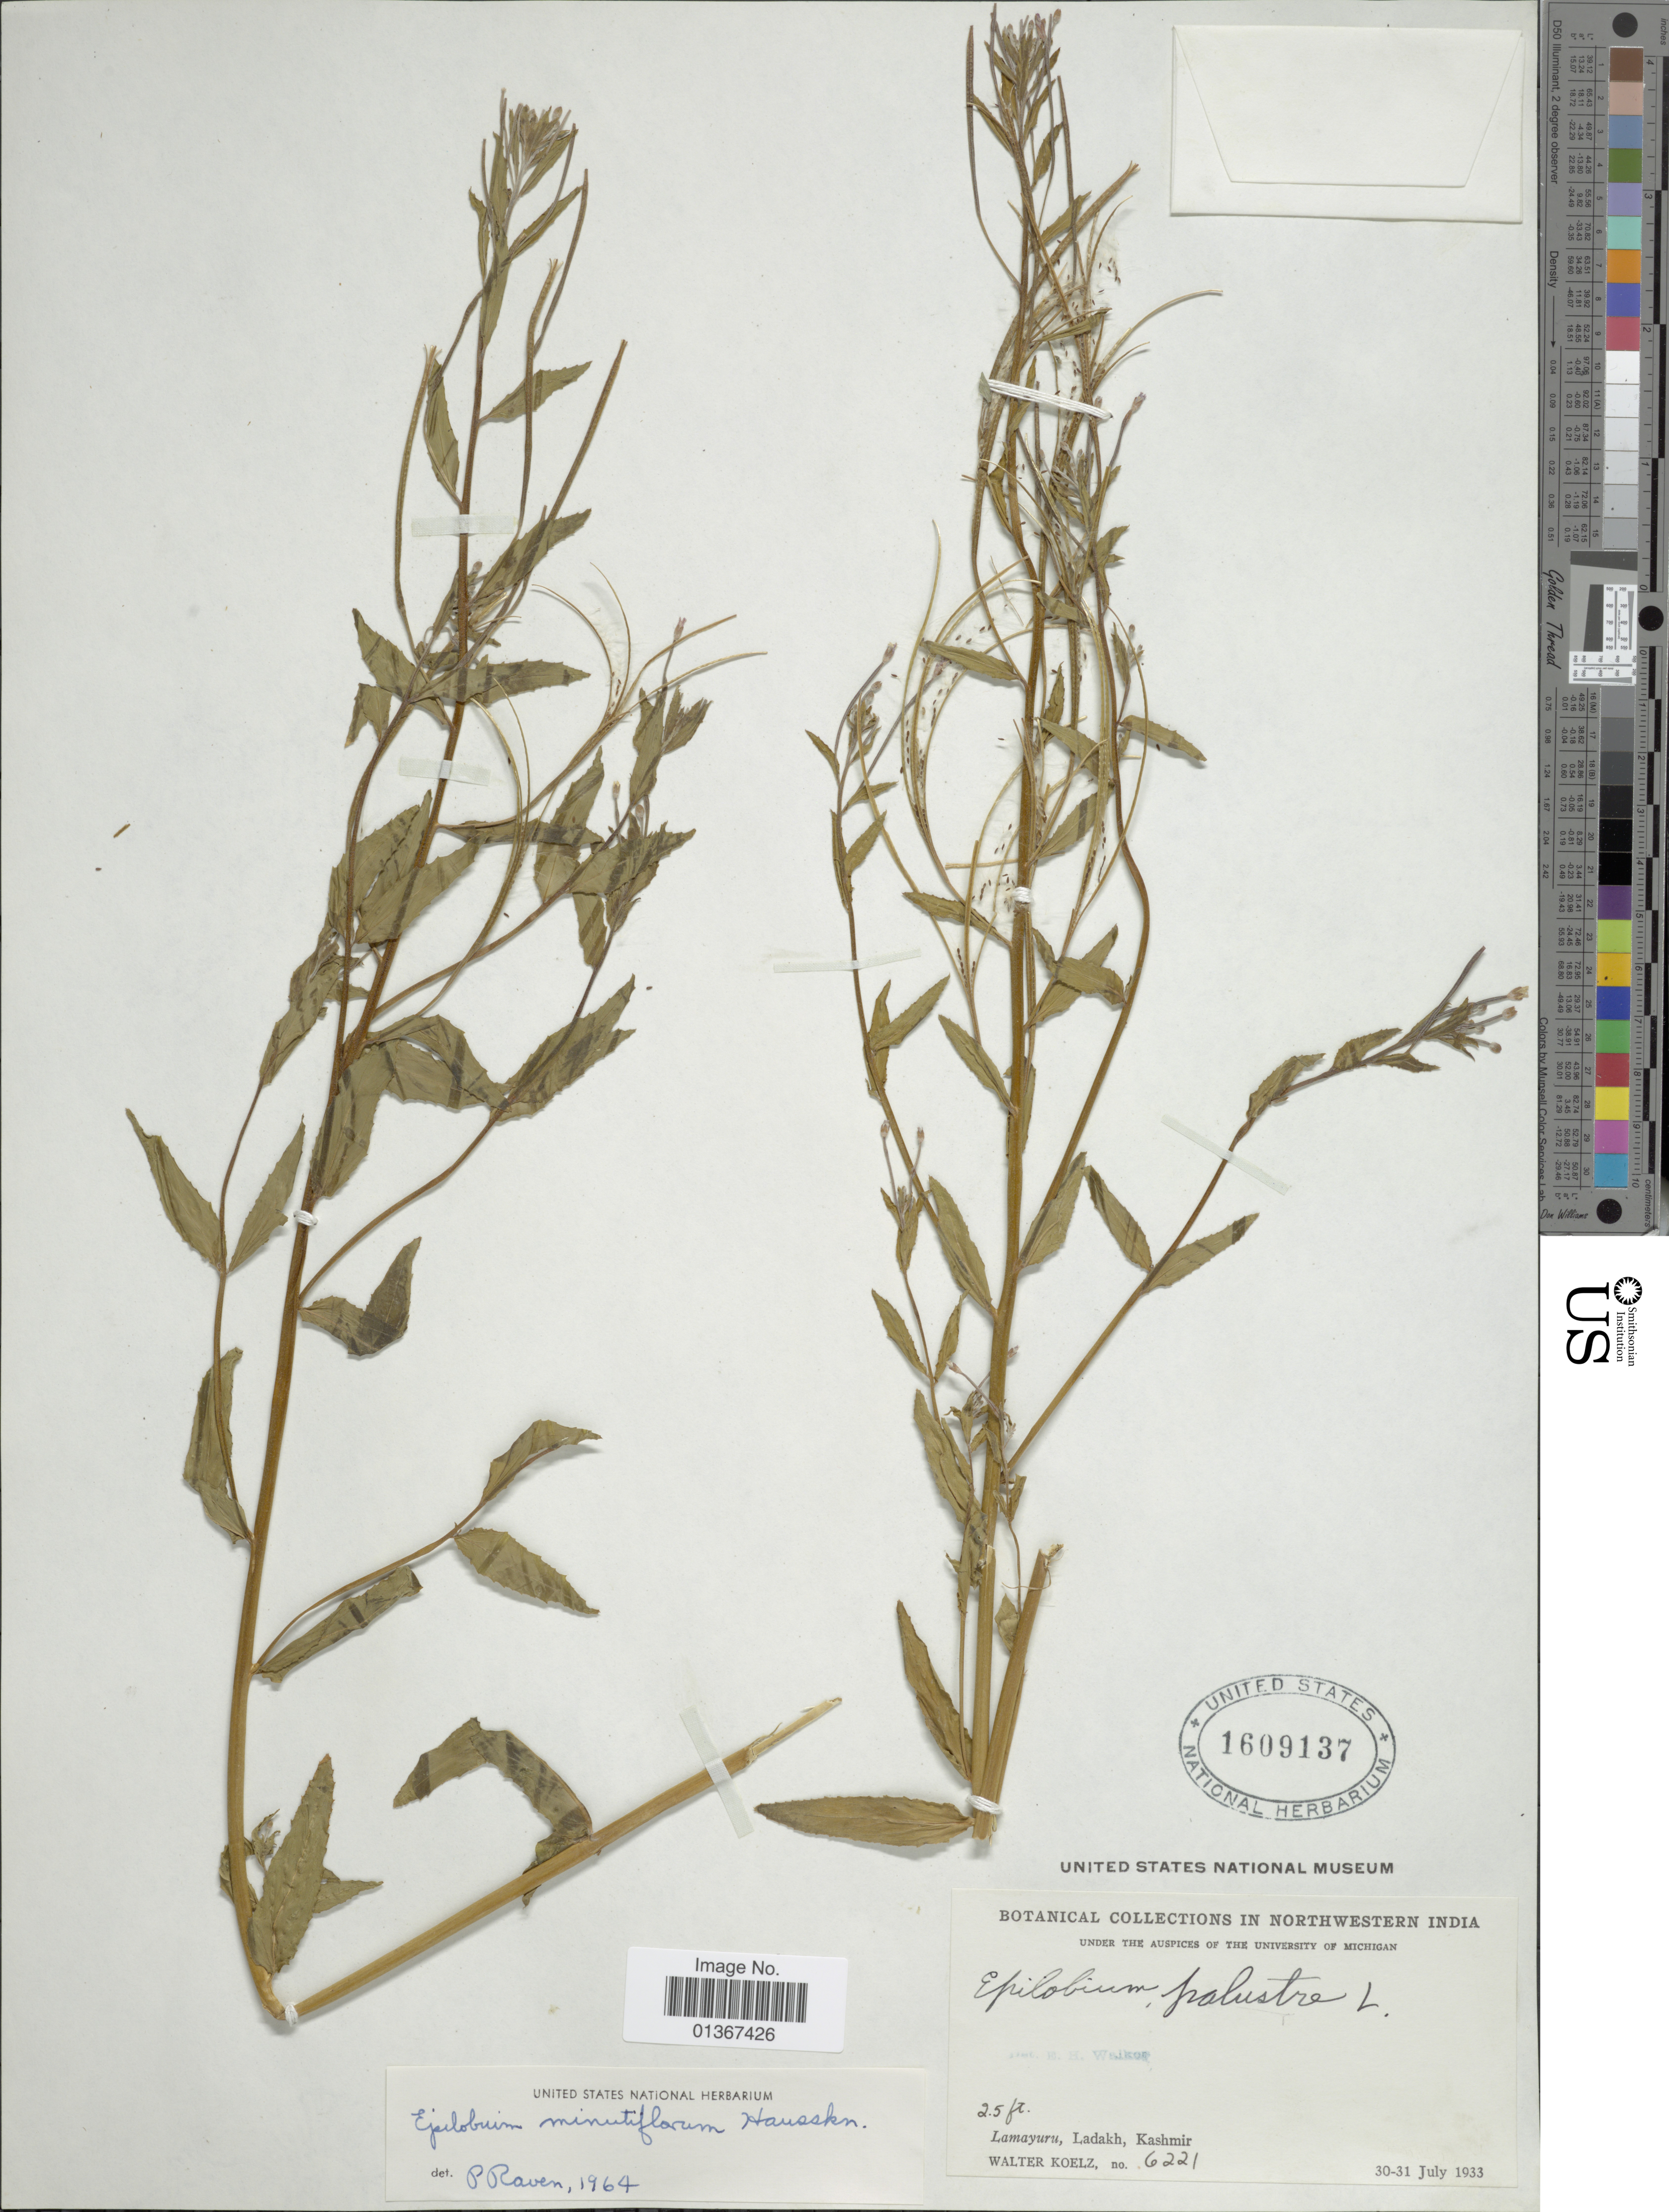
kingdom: Plantae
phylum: Tracheophyta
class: Magnoliopsida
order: Myrtales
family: Onagraceae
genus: Epilobium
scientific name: Epilobium minutiflorum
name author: Hausskn.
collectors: W. N. Koelz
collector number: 6221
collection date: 1933-07-30/1933-07-31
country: India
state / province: Jammu and Kashmir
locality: Lamayuru, Ladakh.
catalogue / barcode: US 1609137